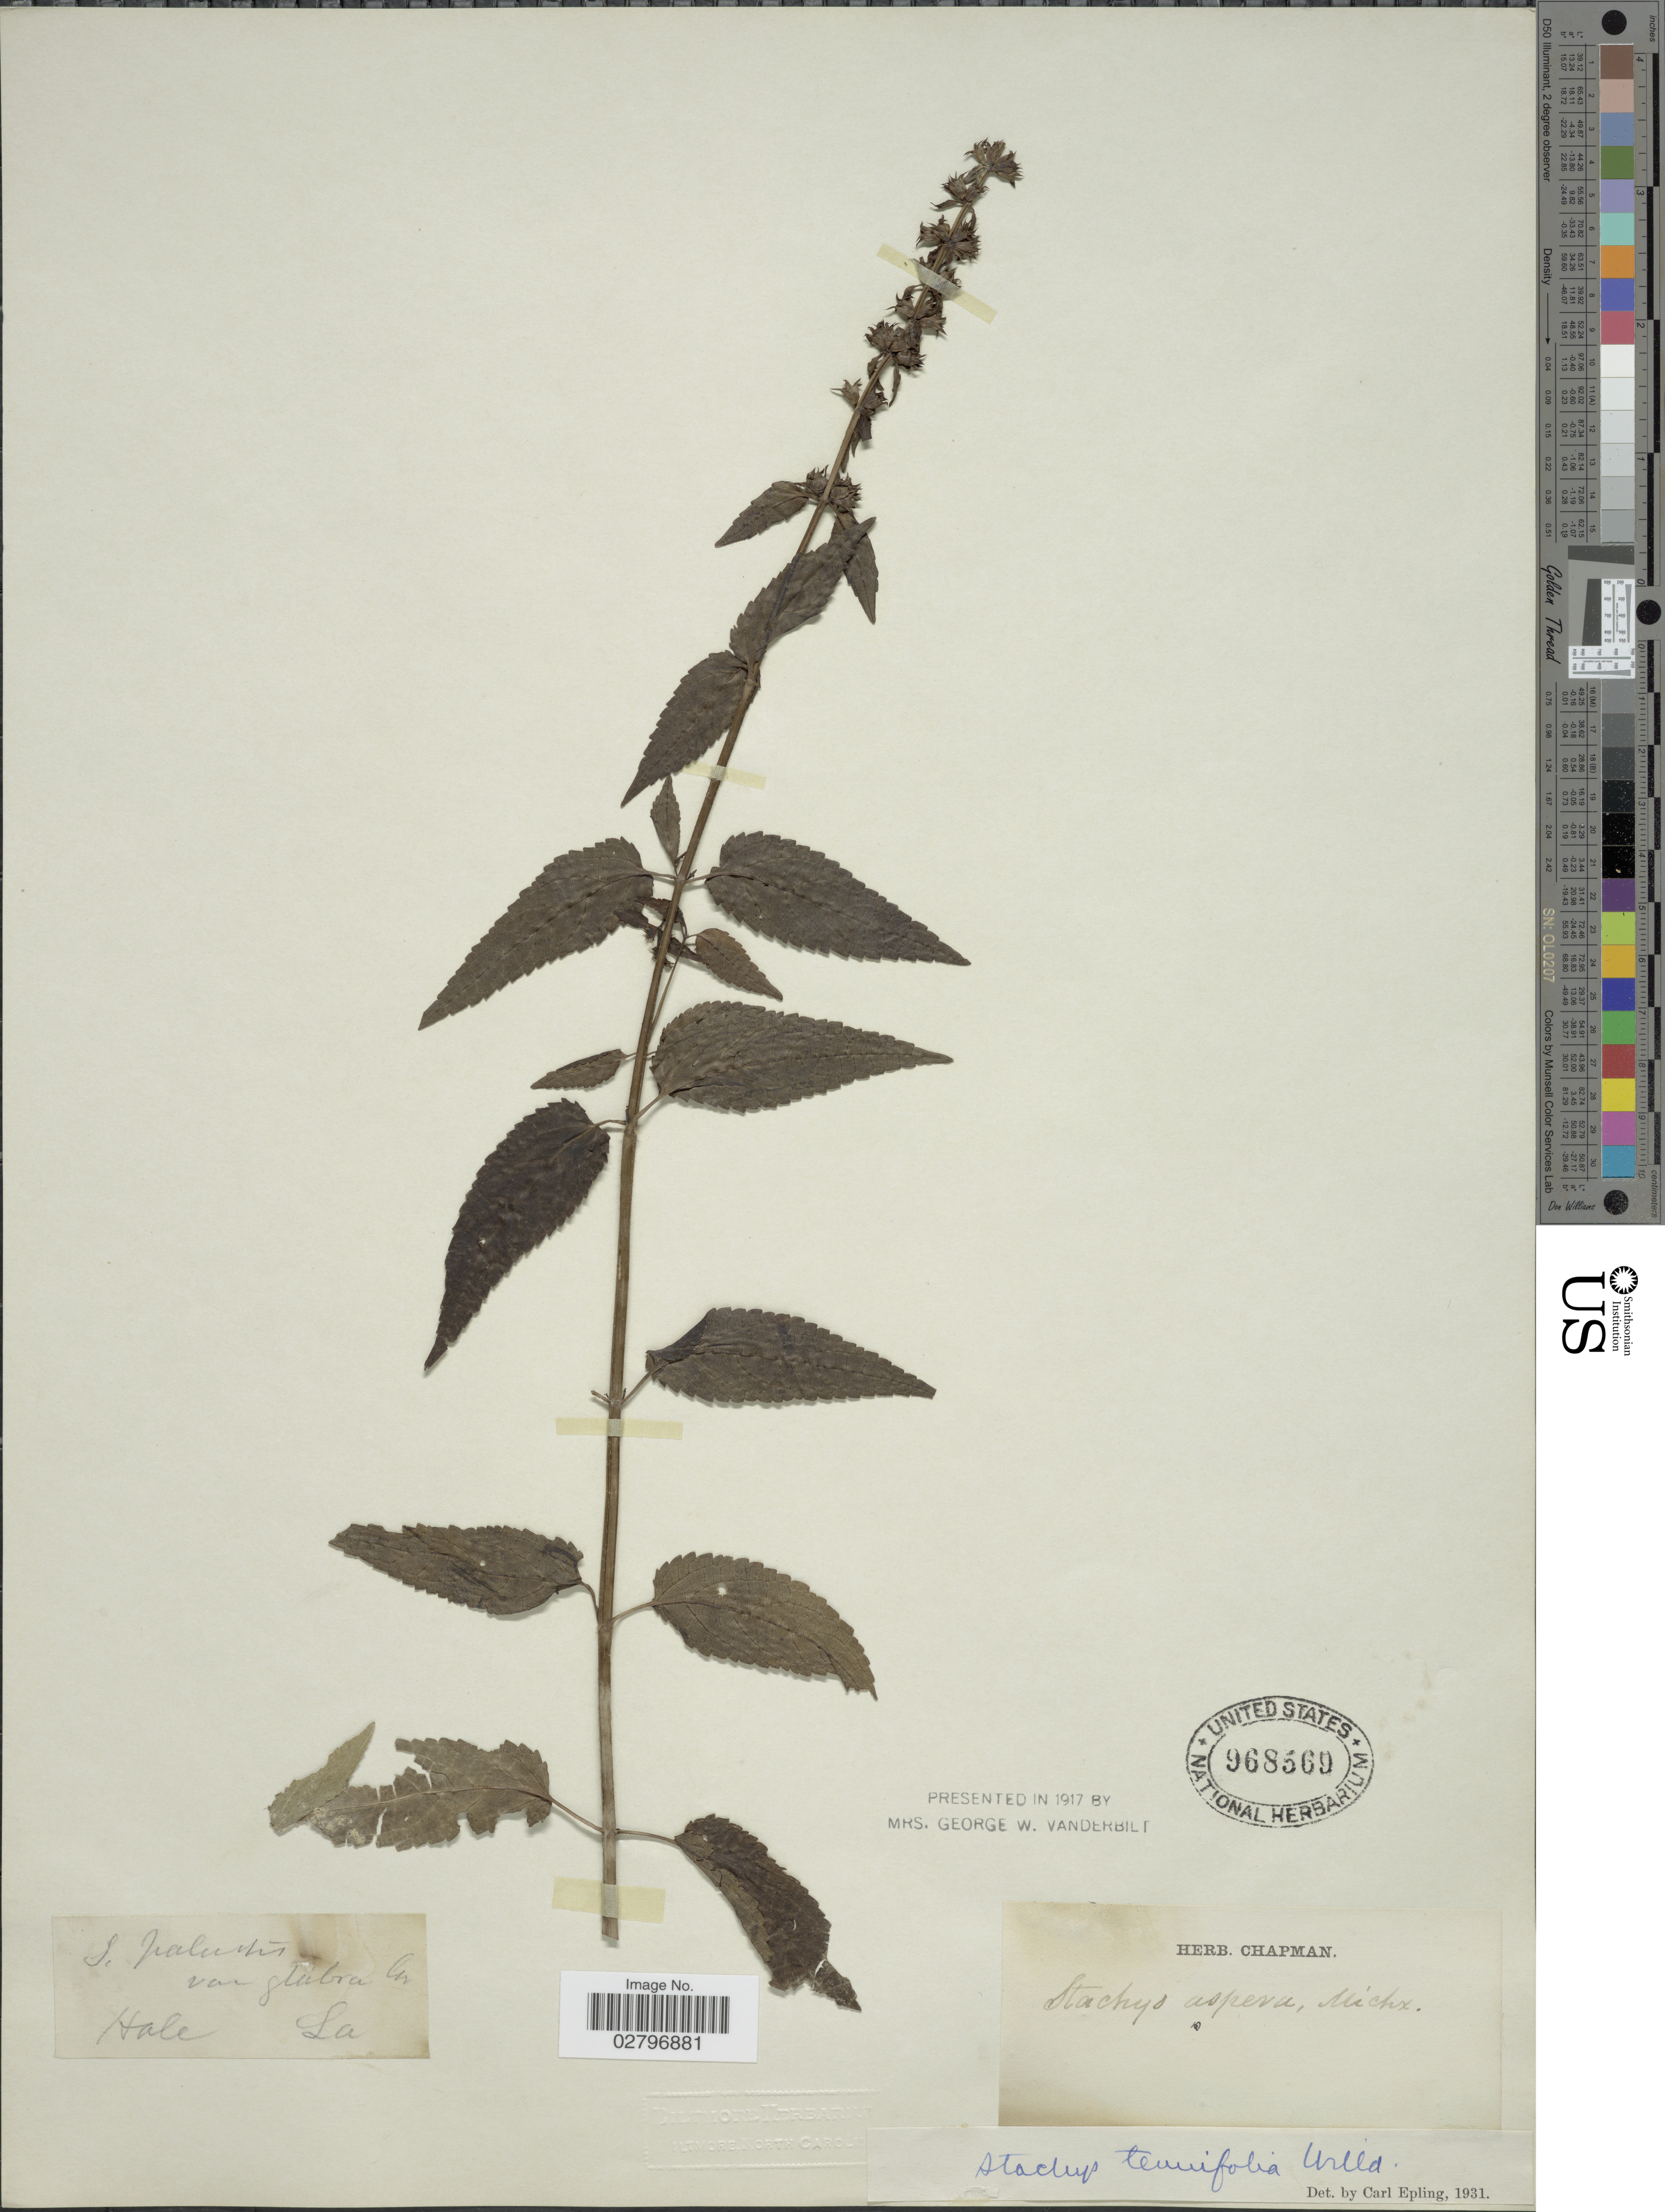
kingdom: Plantae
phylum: Tracheophyta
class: Magnoliopsida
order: Lamiales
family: Lamiaceae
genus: Stachys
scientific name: Stachys tenuifolia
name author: Willd.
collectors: -- Hale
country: United States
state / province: Louisiana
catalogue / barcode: US 968569